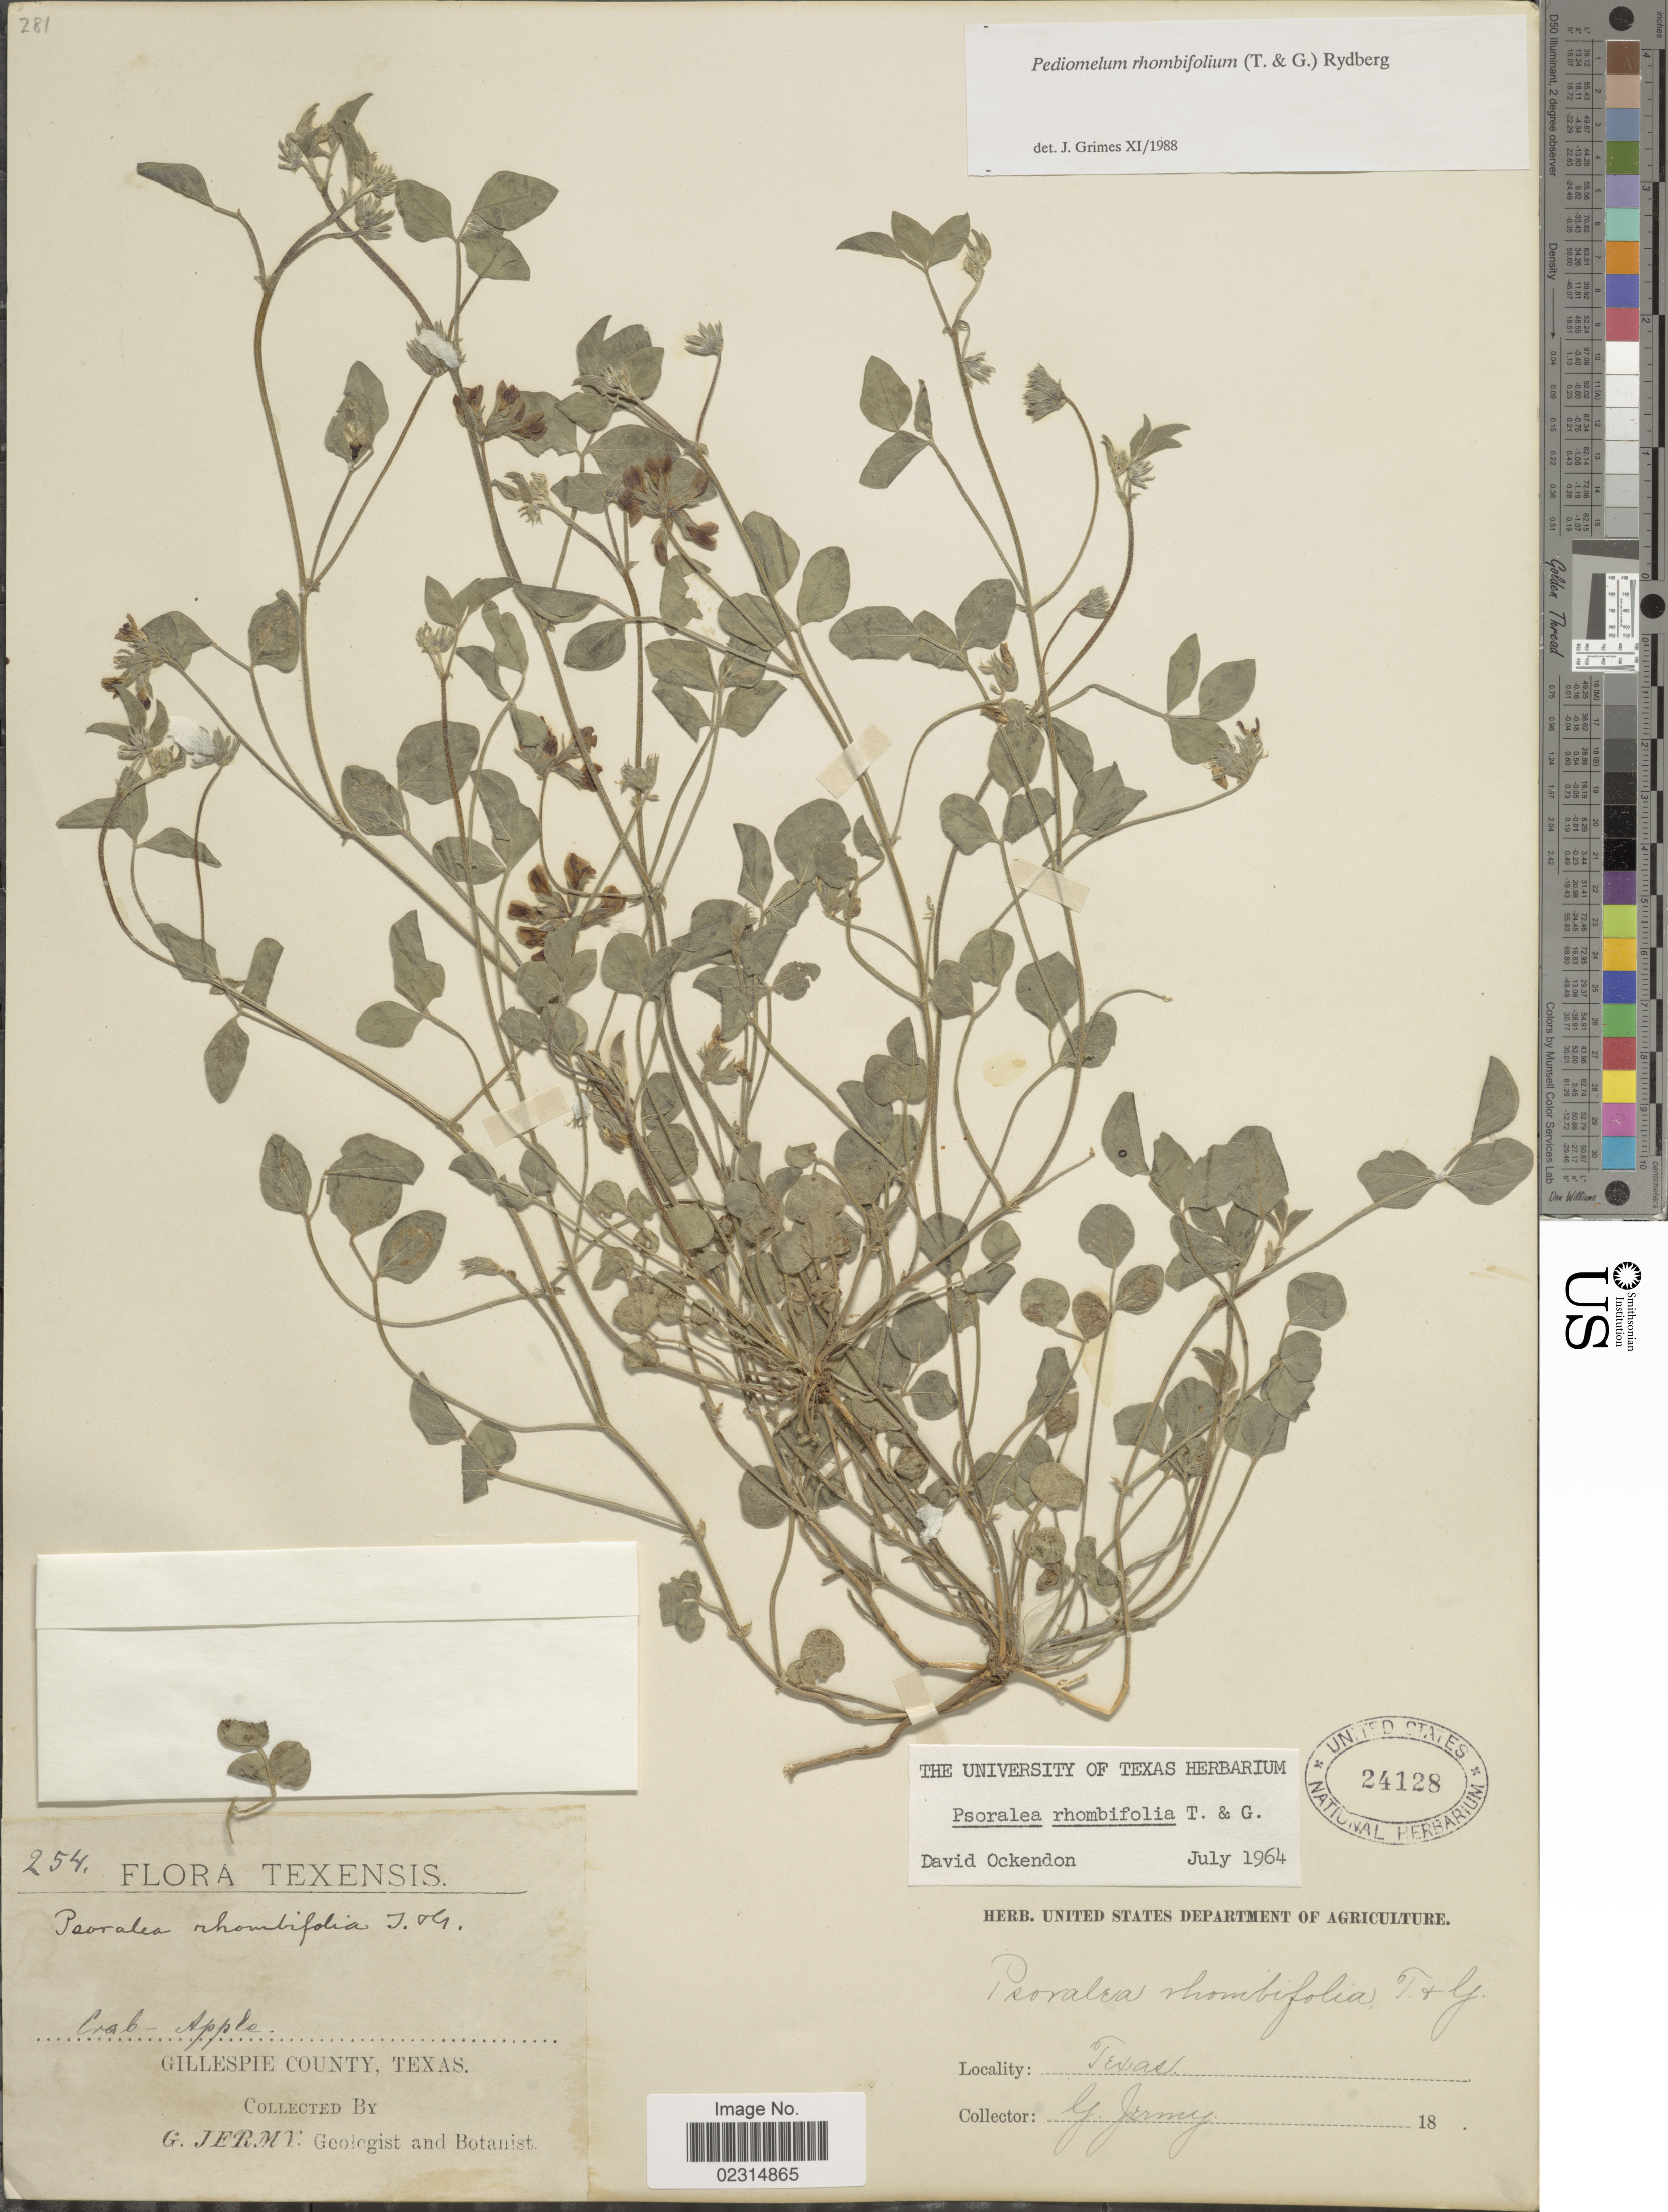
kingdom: Plantae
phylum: Tracheophyta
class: Magnoliopsida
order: Fabales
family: Fabaceae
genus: Pediomelum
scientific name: Pediomelum rhombifolium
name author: (Torr. & A. Gray) Rydb.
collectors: G. Jermy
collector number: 254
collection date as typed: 18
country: United States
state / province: Texas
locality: Crab - Apple, Gillespie County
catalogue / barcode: US 24128